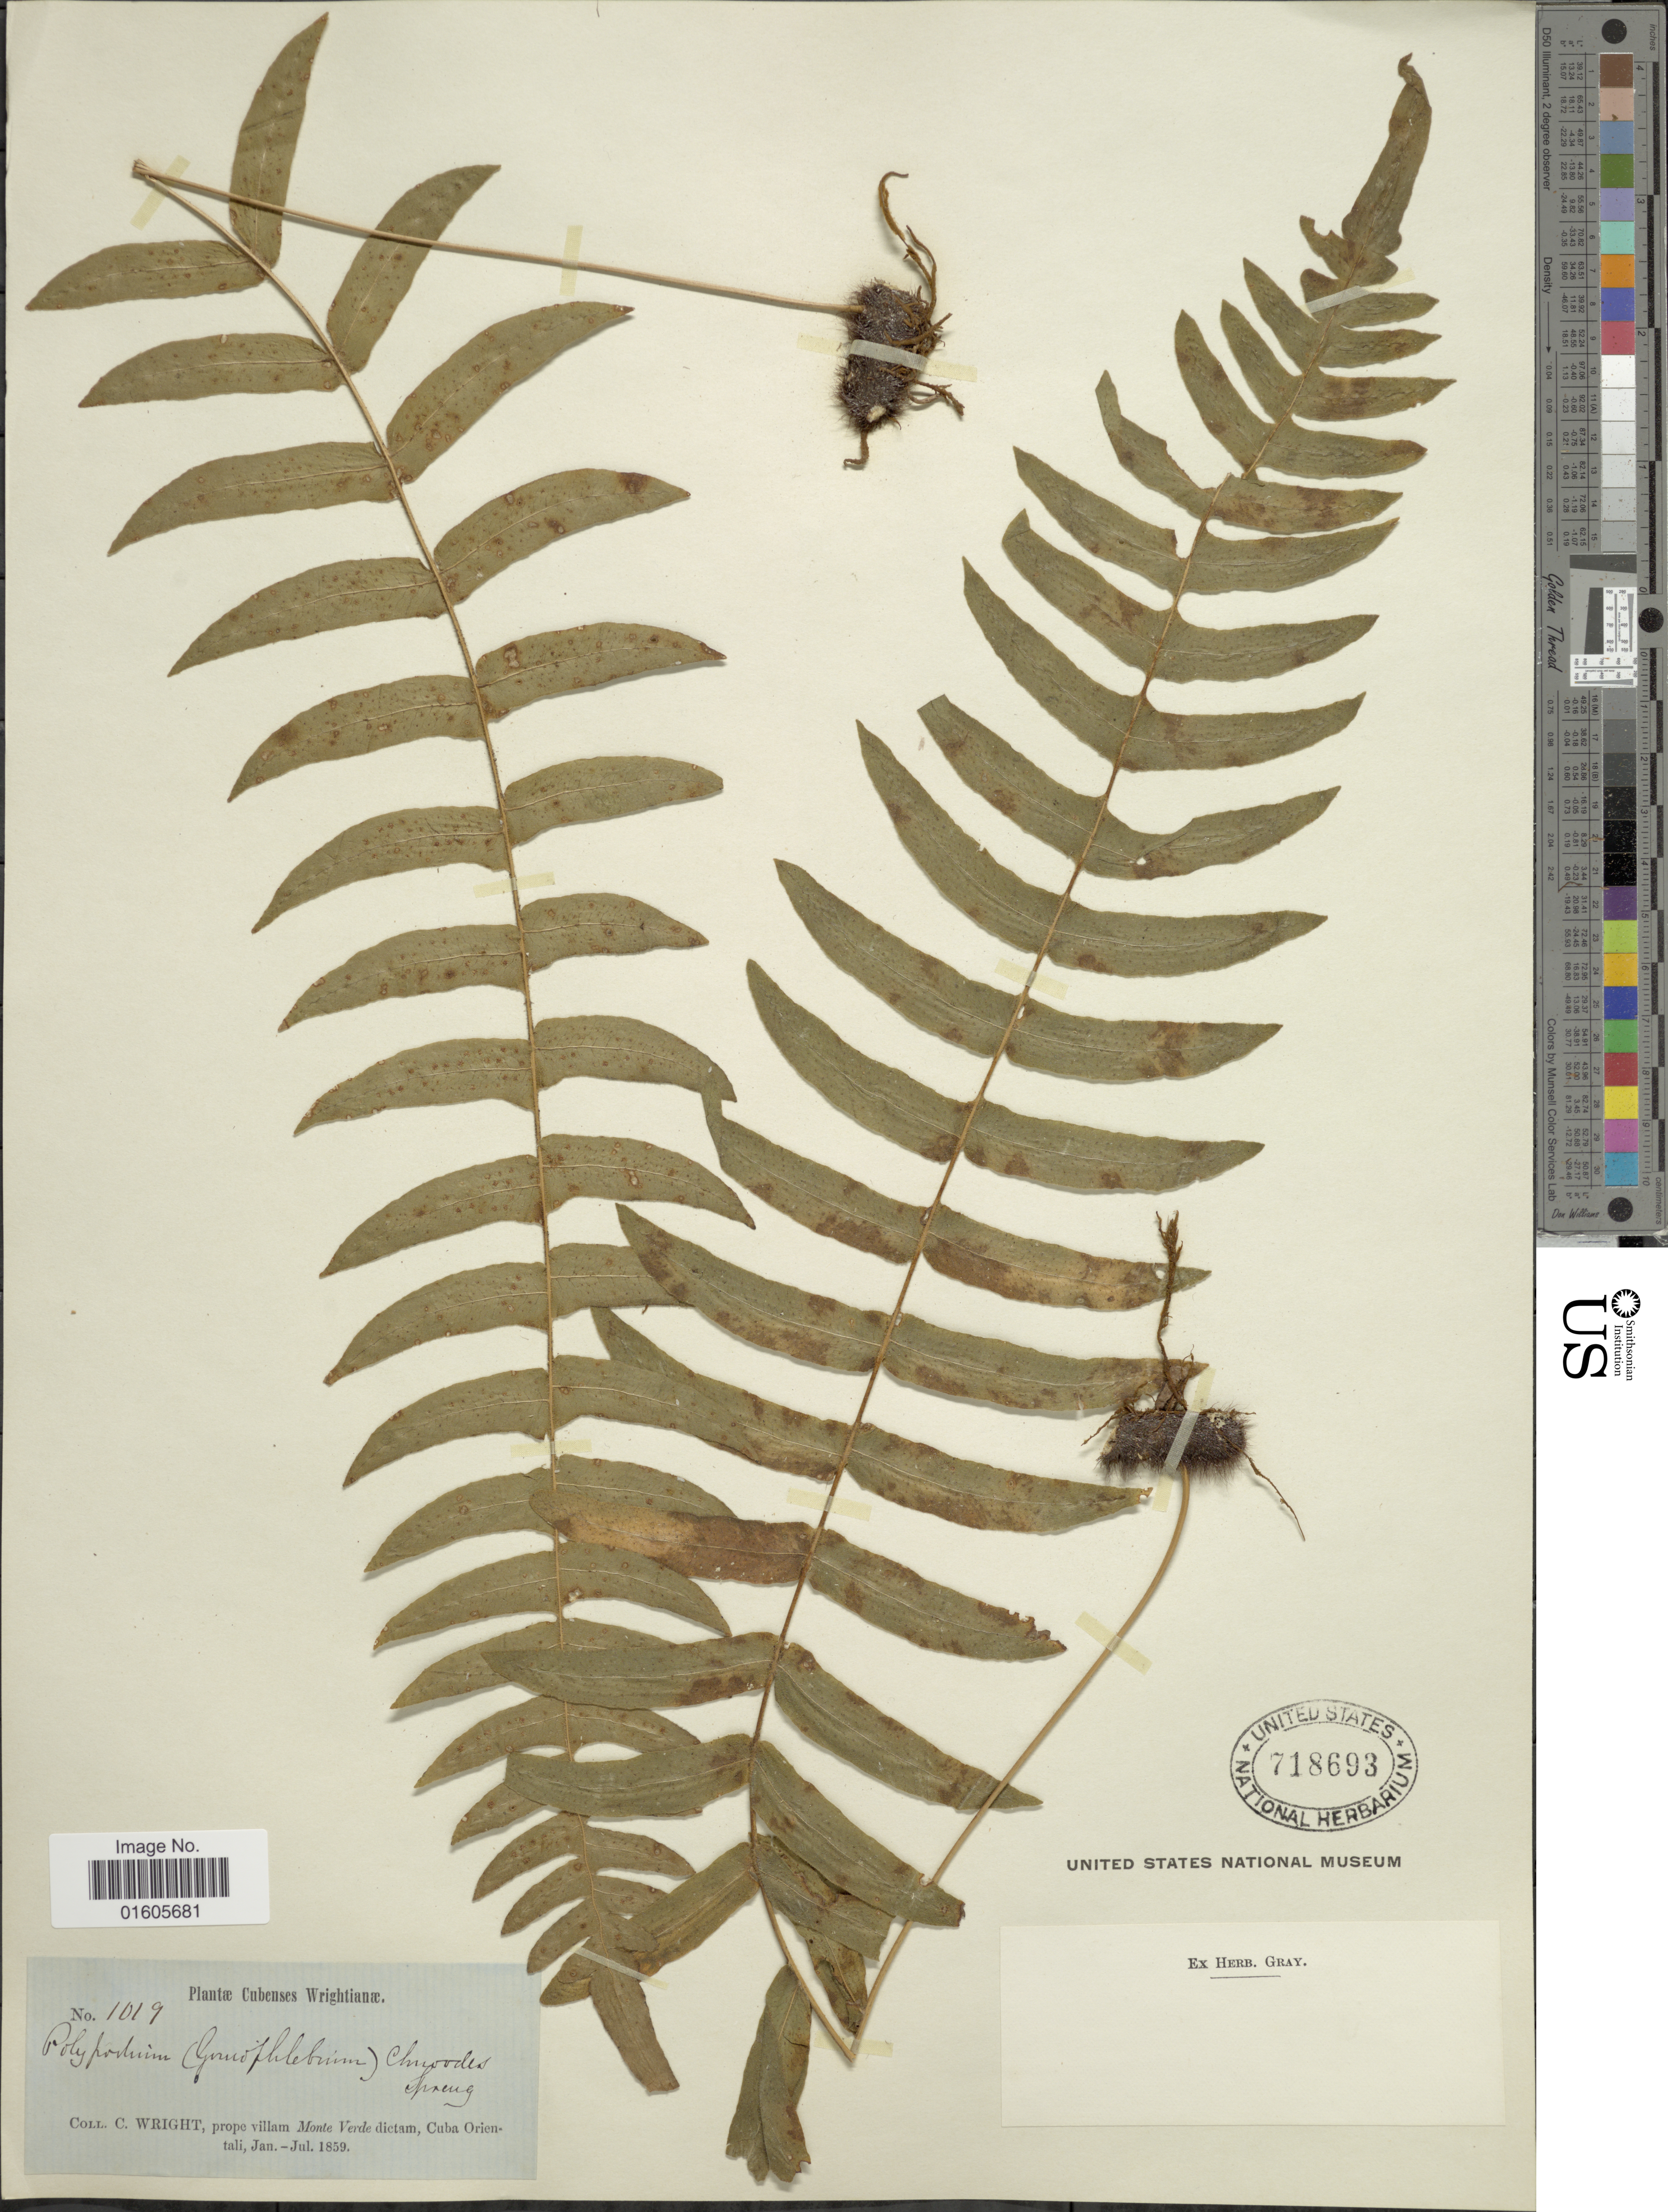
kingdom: Plantae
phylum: Tracheophyta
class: Polypodiopsida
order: Polypodiales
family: Polypodiaceae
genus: Serpocaulon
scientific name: Serpocaulon dissimile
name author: (L.) A.R. Sm.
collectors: C. Wright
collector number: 1019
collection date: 1859-01/1859-07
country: Cuba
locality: Prope villam Monte Verde dictam, Cuba Orientali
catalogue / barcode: US 718693